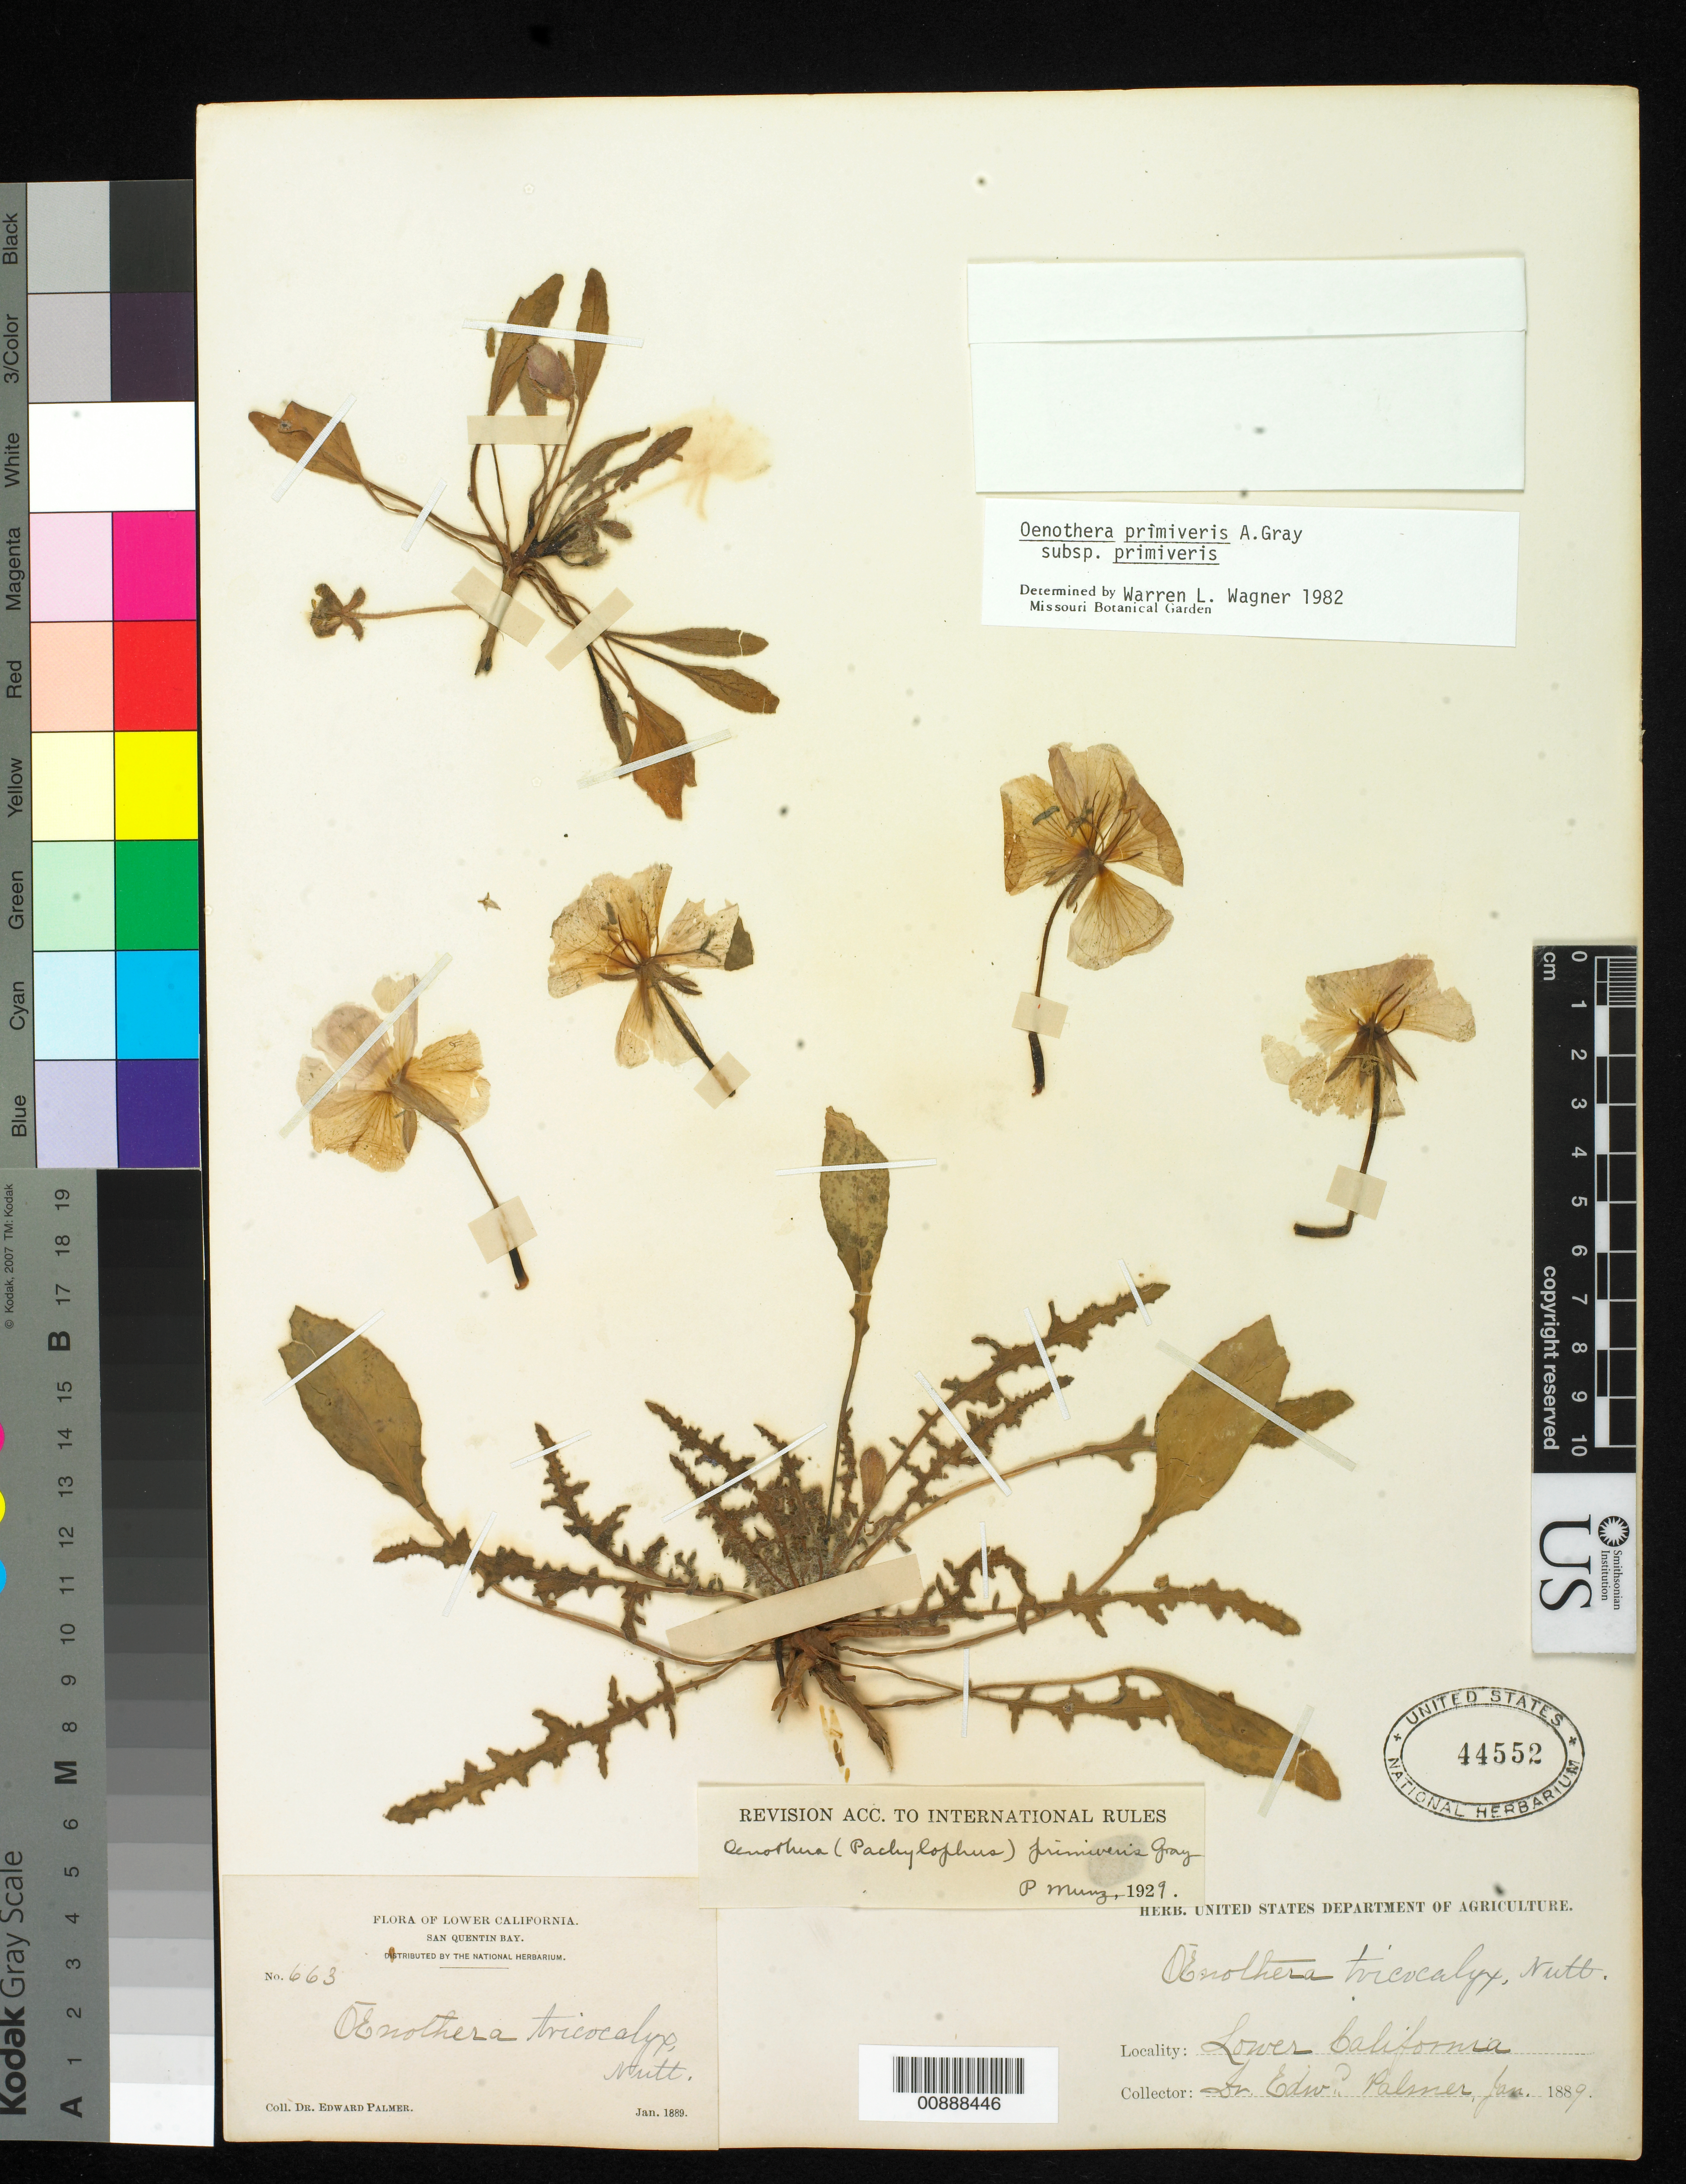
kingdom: Plantae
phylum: Tracheophyta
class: Magnoliopsida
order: Myrtales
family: Onagraceae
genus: Oenothera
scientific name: Oenothera primiveris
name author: A. Gray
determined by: Wagner, W. L., (BOT), Smithsonian Institution - National Museum of Natural History (UNITED STATES)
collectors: E. Palmer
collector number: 663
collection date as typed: Jan 1889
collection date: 1889-01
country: Mexico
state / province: Baja California Norte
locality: San Quentin Bay, Baja California.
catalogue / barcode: US 44552